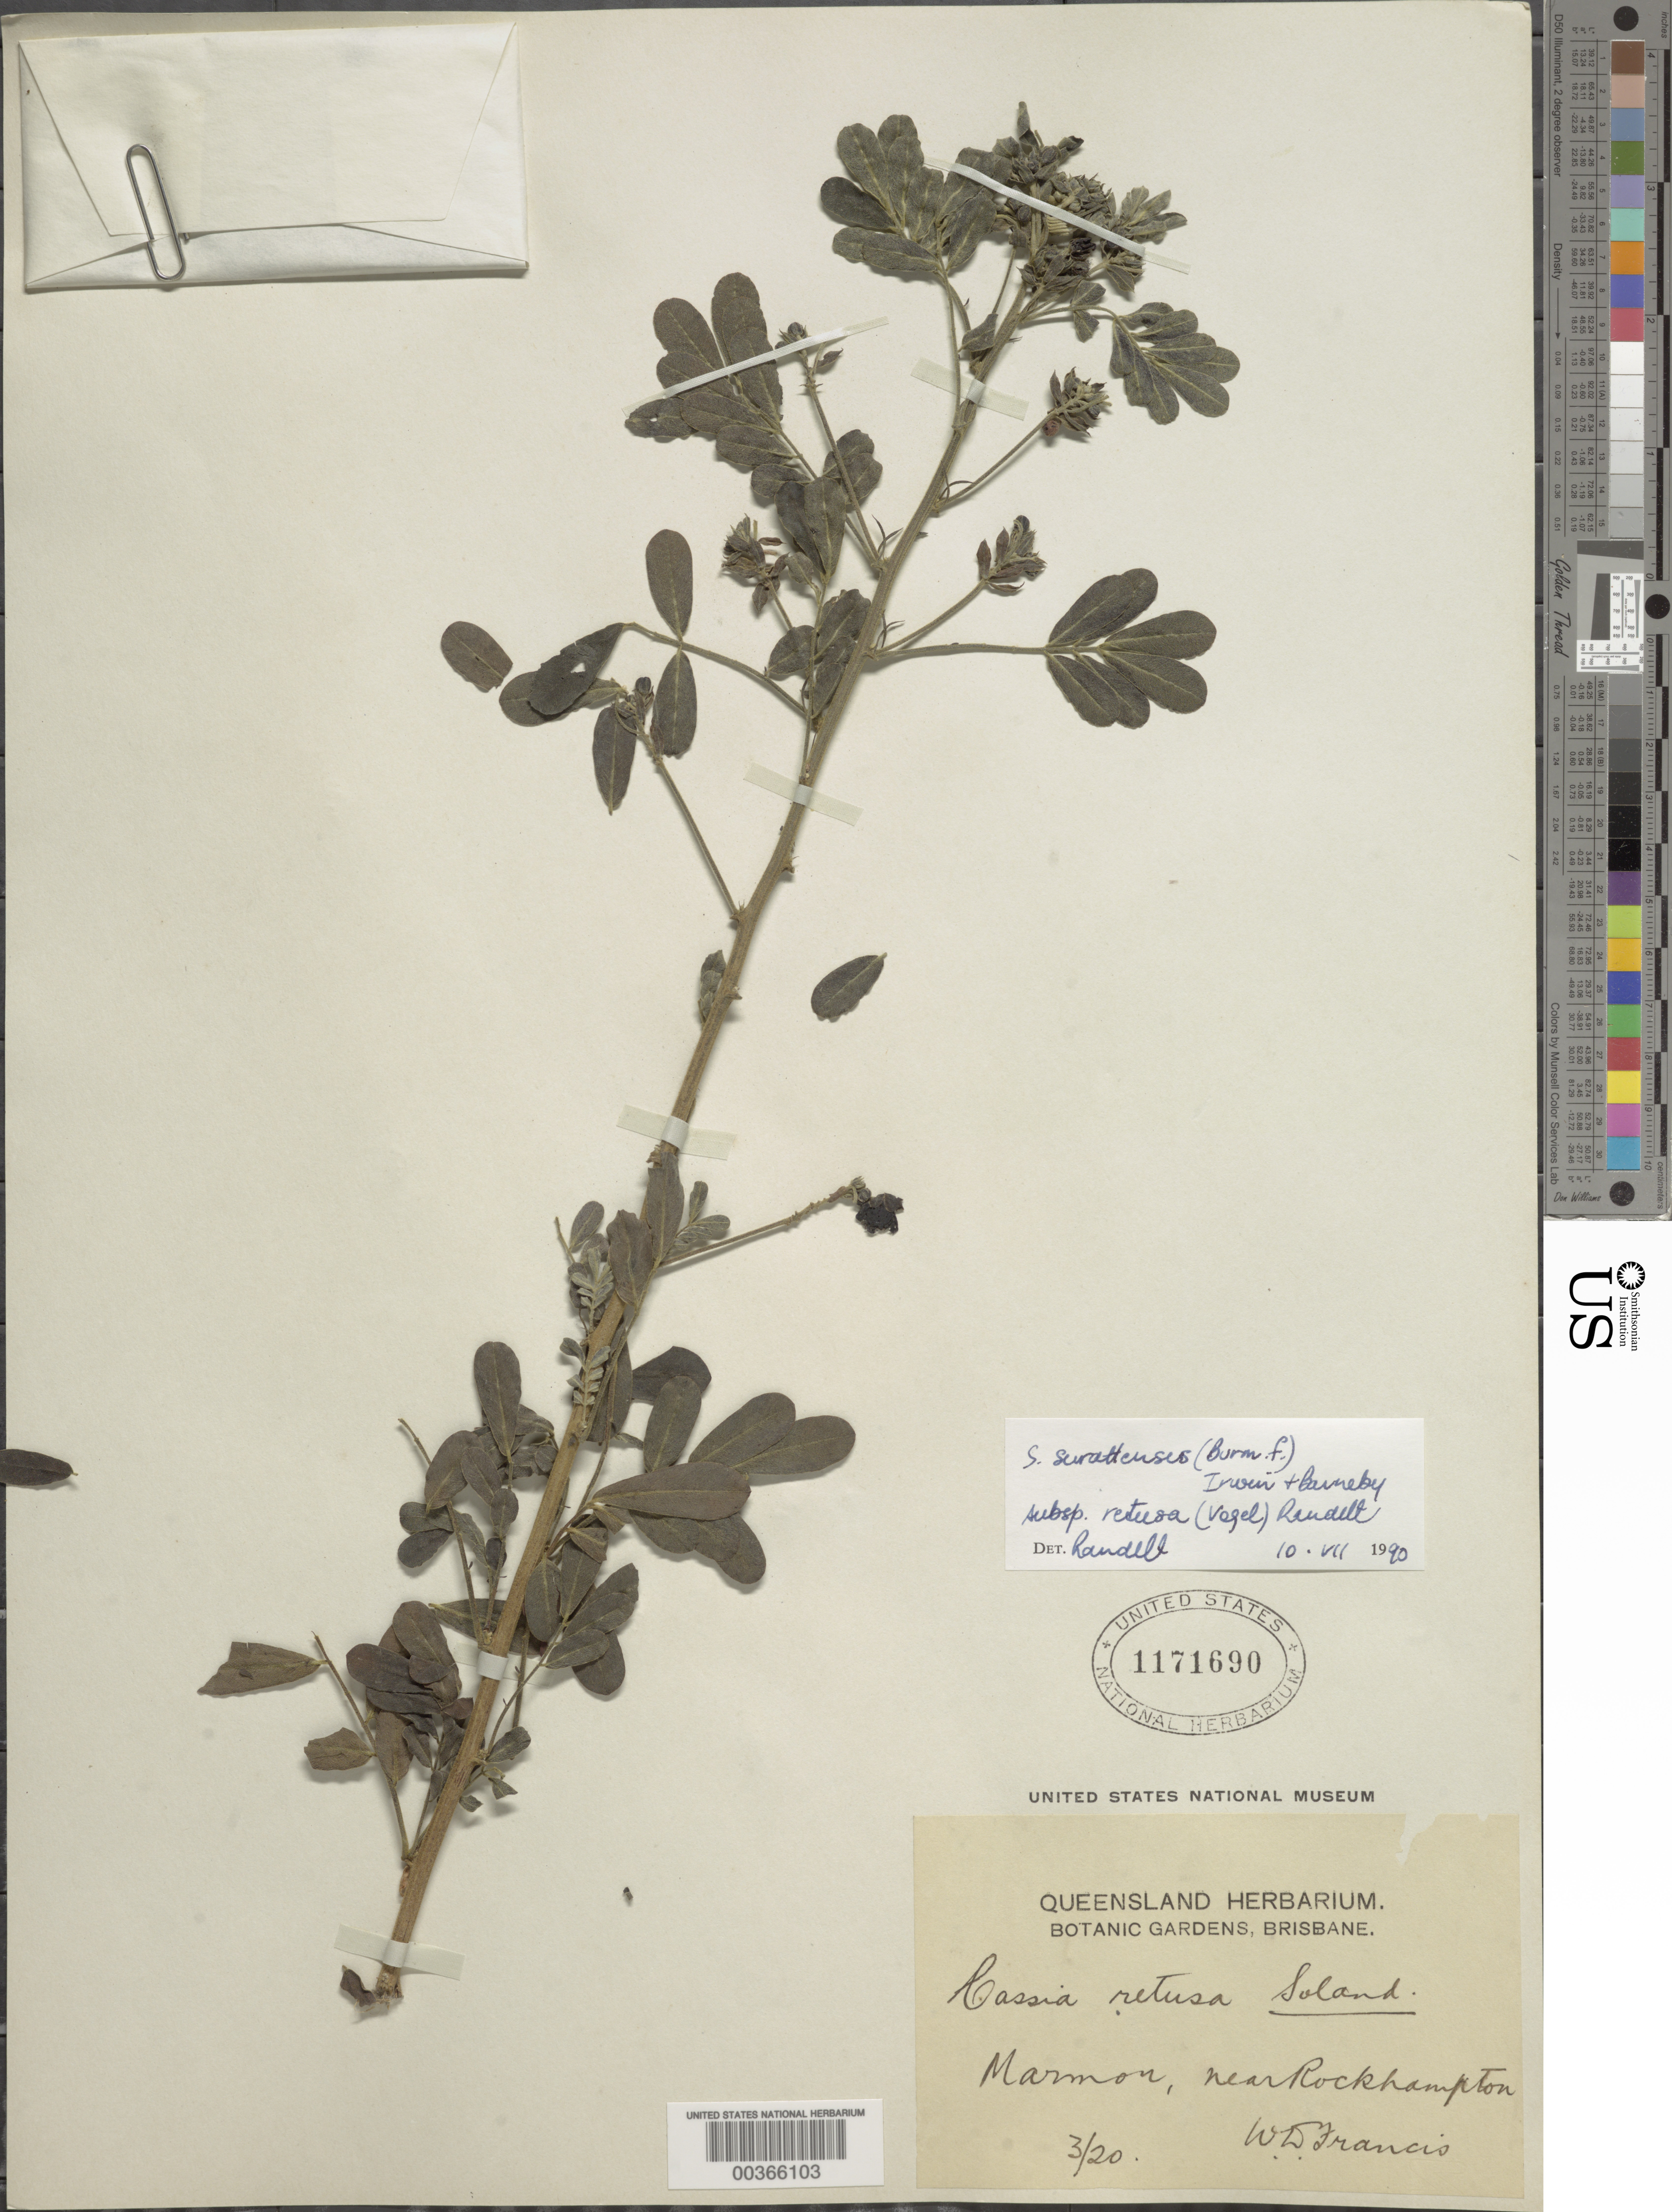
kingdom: Plantae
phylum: Tracheophyta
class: Magnoliopsida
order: Fabales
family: Fabaceae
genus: Senna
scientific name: Senna surattensis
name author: (Burm. f.) H.S. Irwin & Barneby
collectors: W. Francis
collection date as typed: Mar 1920 or 20 03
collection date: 1920-03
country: Australia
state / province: Queensland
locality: Marmon, near rockhampton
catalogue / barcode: US 1171690